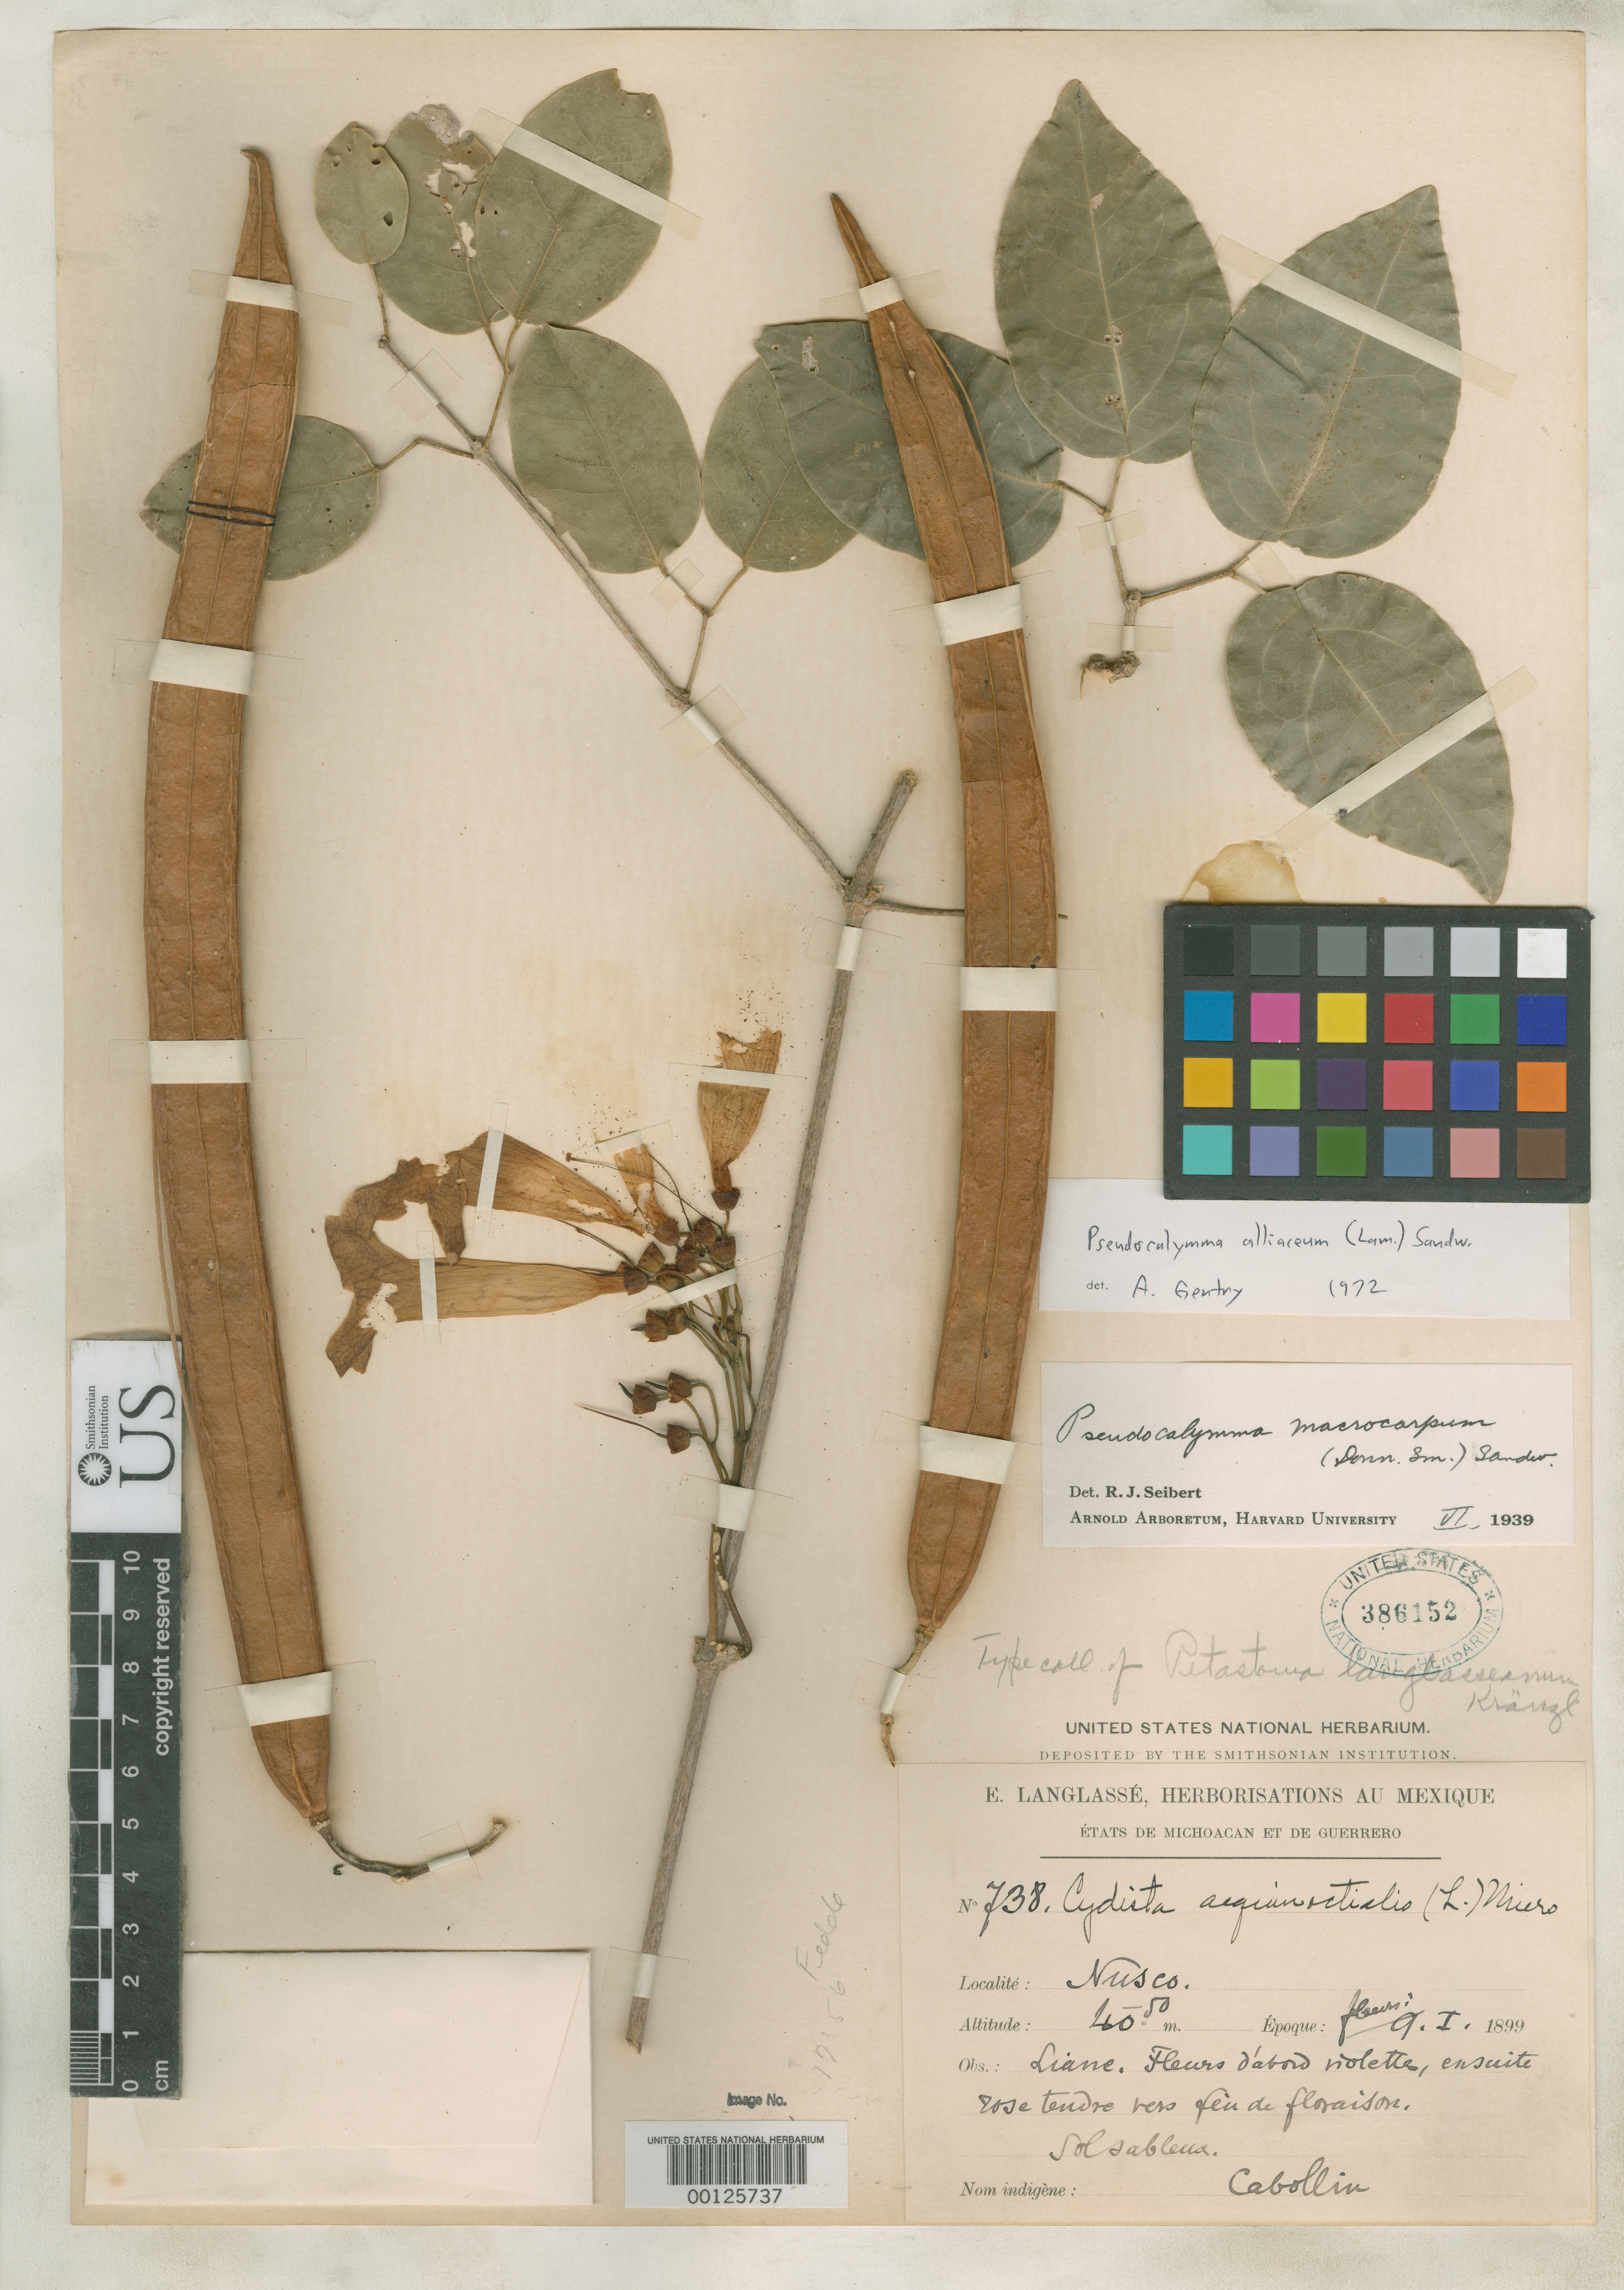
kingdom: Plantae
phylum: Tracheophyta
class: Magnoliopsida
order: Lamiales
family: Bignoniaceae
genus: Petastoma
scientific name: Petastoma langlasseanum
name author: Kraenzl.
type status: Isotype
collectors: E. Langlassé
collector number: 738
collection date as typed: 09 Jan 1899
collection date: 1899-01-09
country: Mexico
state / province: Guerrero / Michoacán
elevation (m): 40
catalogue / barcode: US 386152